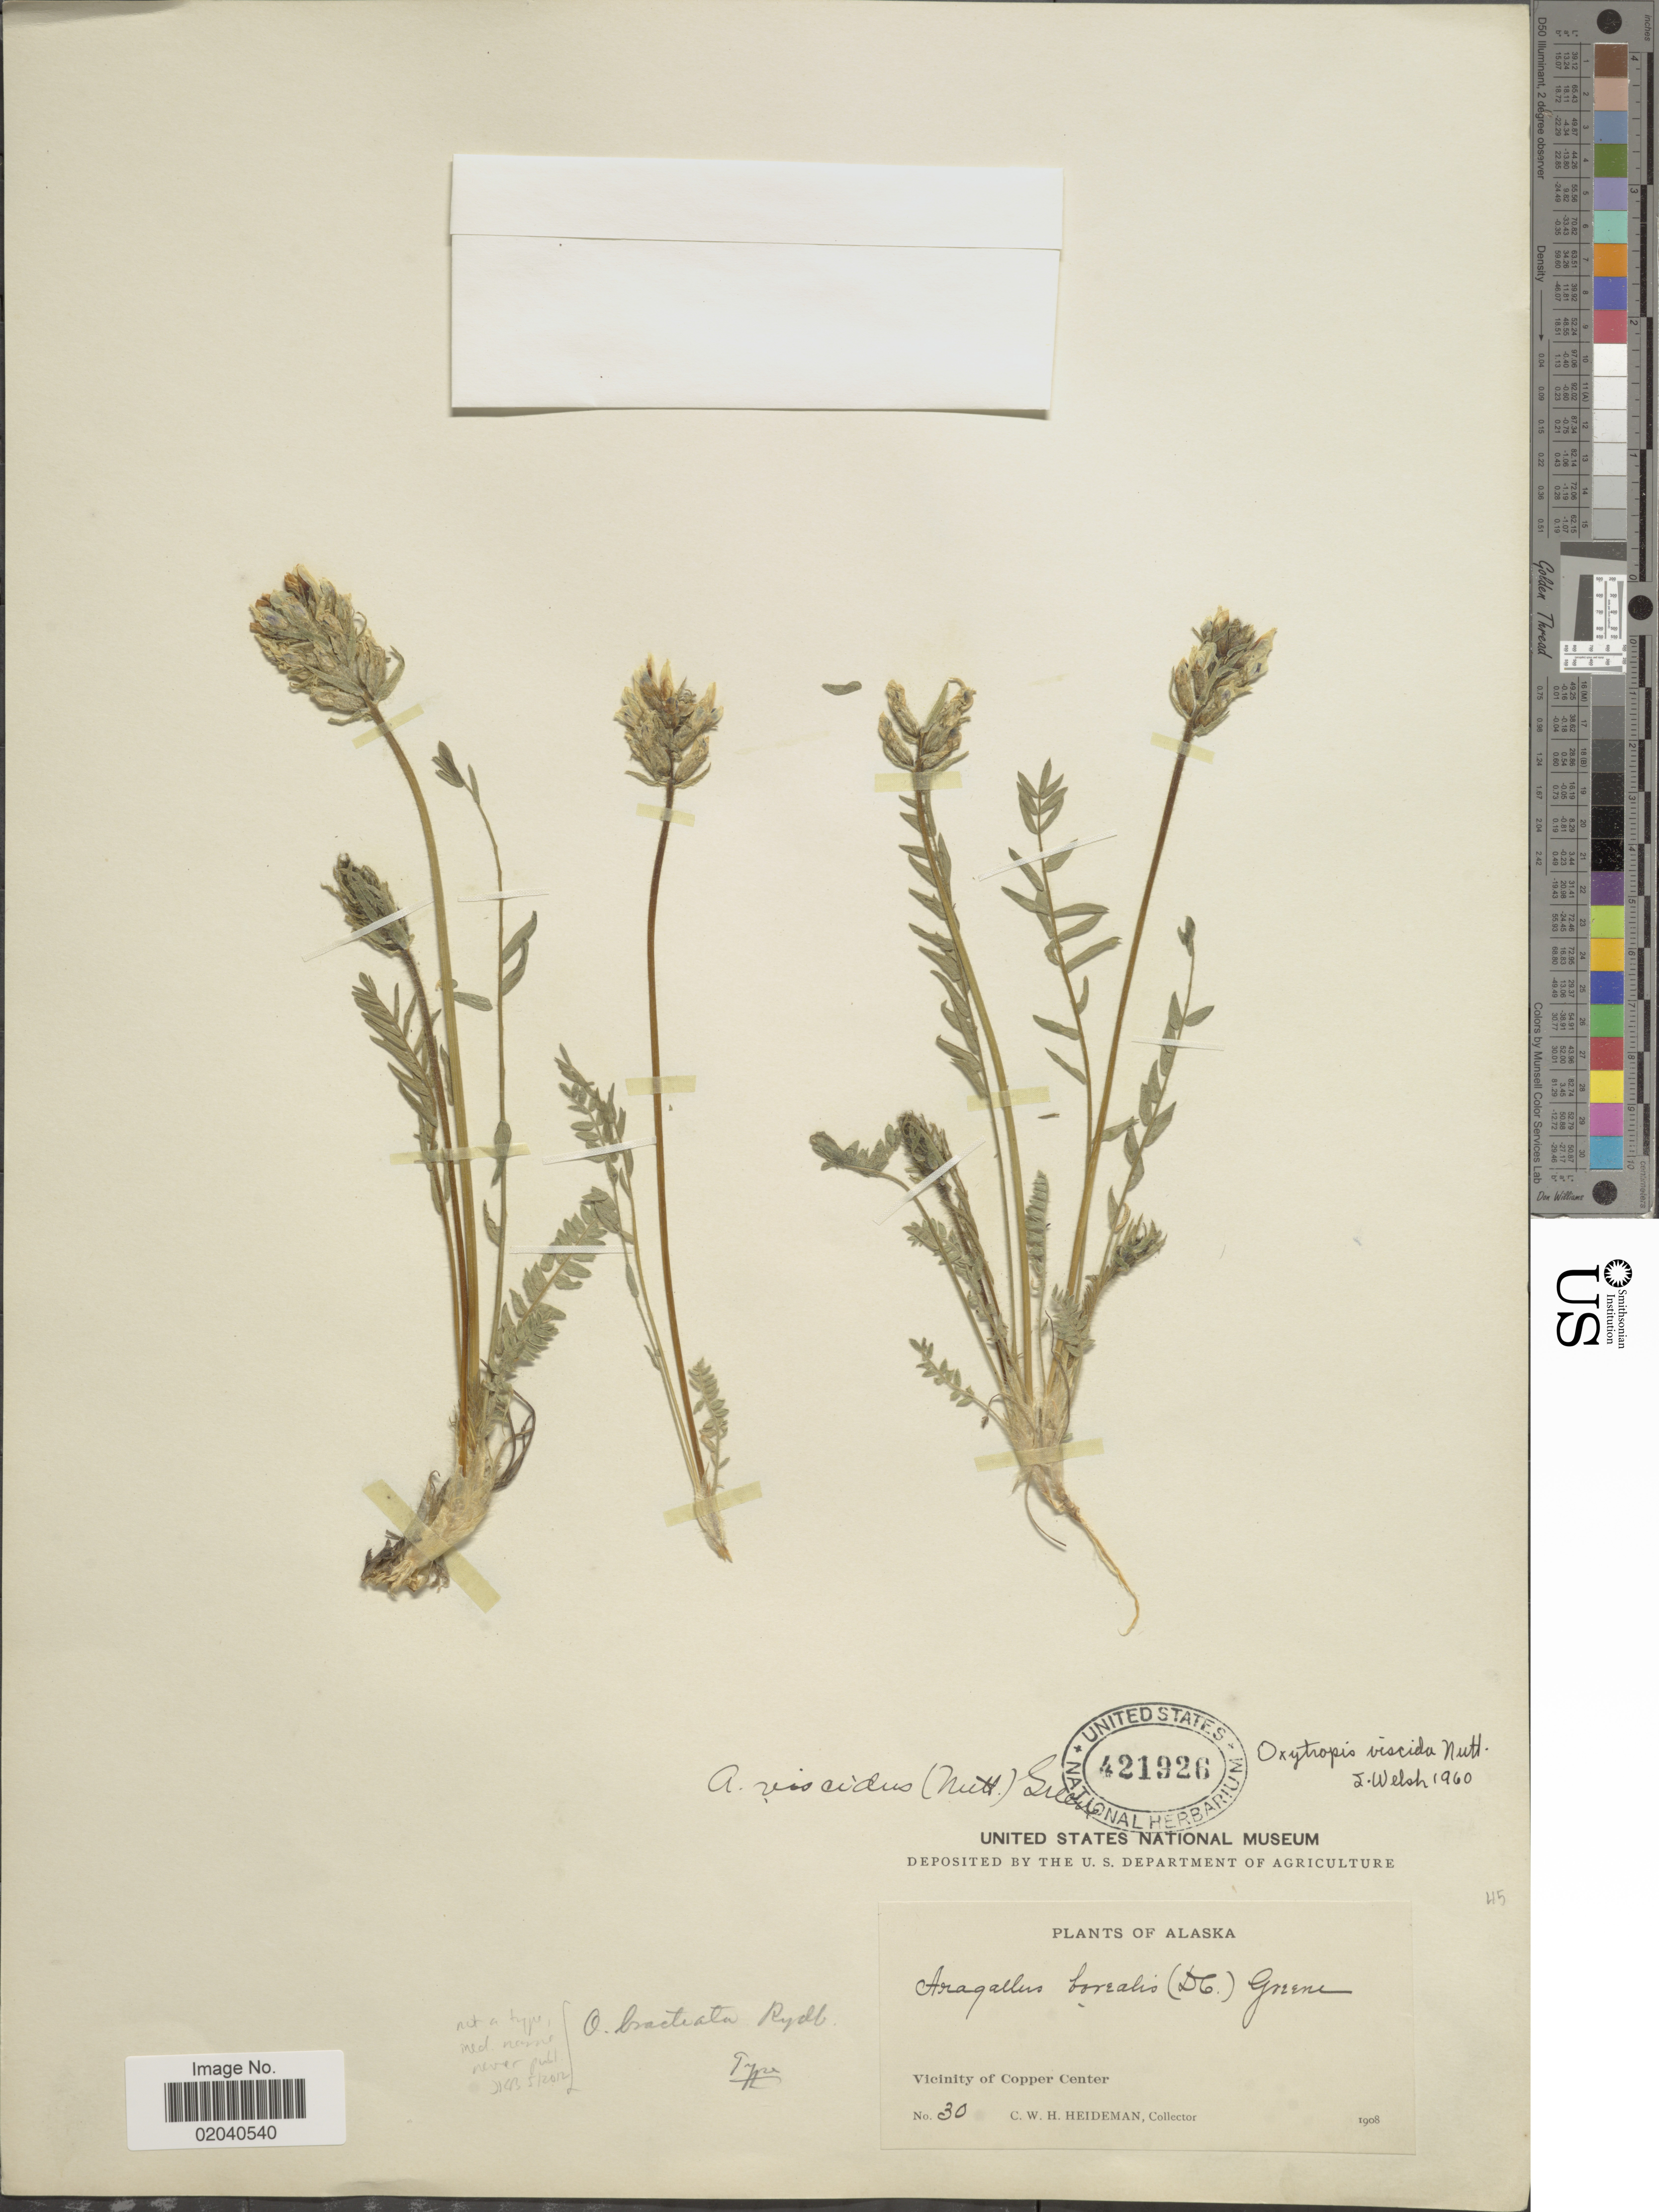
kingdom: Plantae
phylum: Tracheophyta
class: Magnoliopsida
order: Fabales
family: Fabaceae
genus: Oxytropis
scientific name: Oxytropis viscida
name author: Nutt.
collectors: C. Heideman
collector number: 30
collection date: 1908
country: United States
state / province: Alaska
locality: Vicinity of Copper Center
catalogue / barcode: US 421926